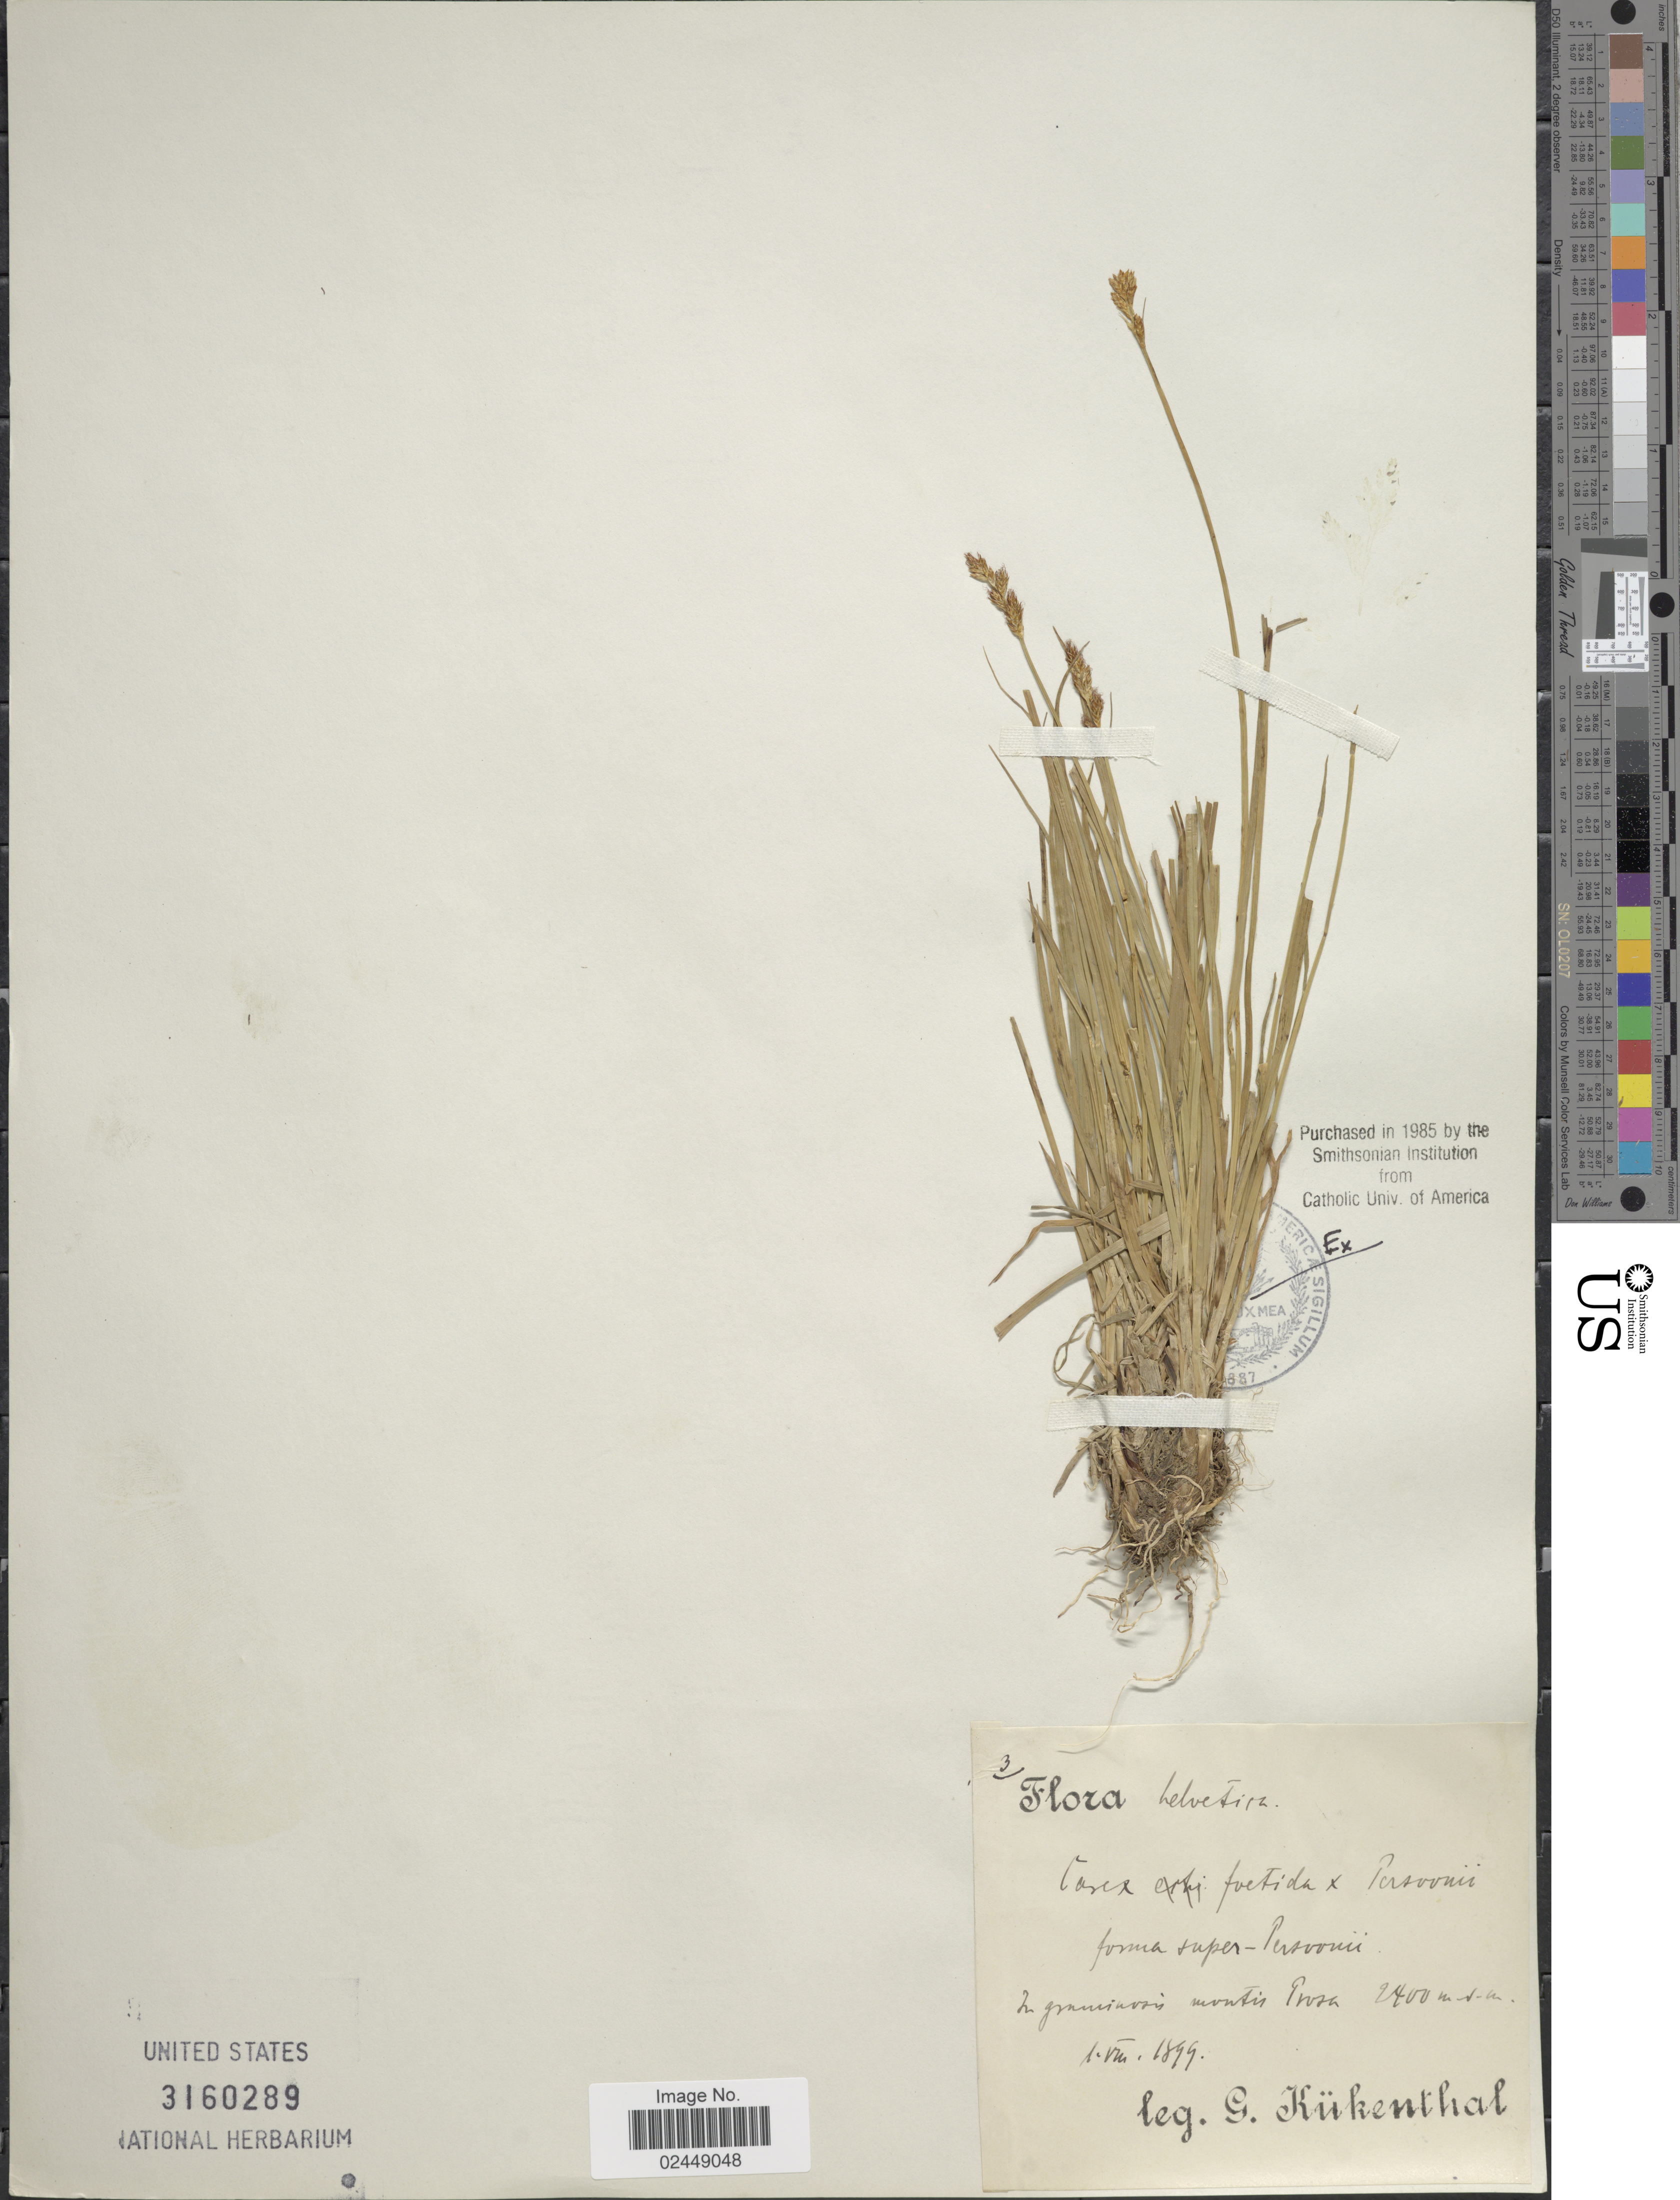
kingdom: Plantae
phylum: Tracheophyta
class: Liliopsida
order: Poales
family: Cyperaceae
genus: Carex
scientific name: Carex foetida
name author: All.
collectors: G. Kükenthal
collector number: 3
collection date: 1899-08-01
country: Switzerland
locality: Helvetia, In graminosis montis Prosa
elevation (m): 2400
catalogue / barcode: US 3160289